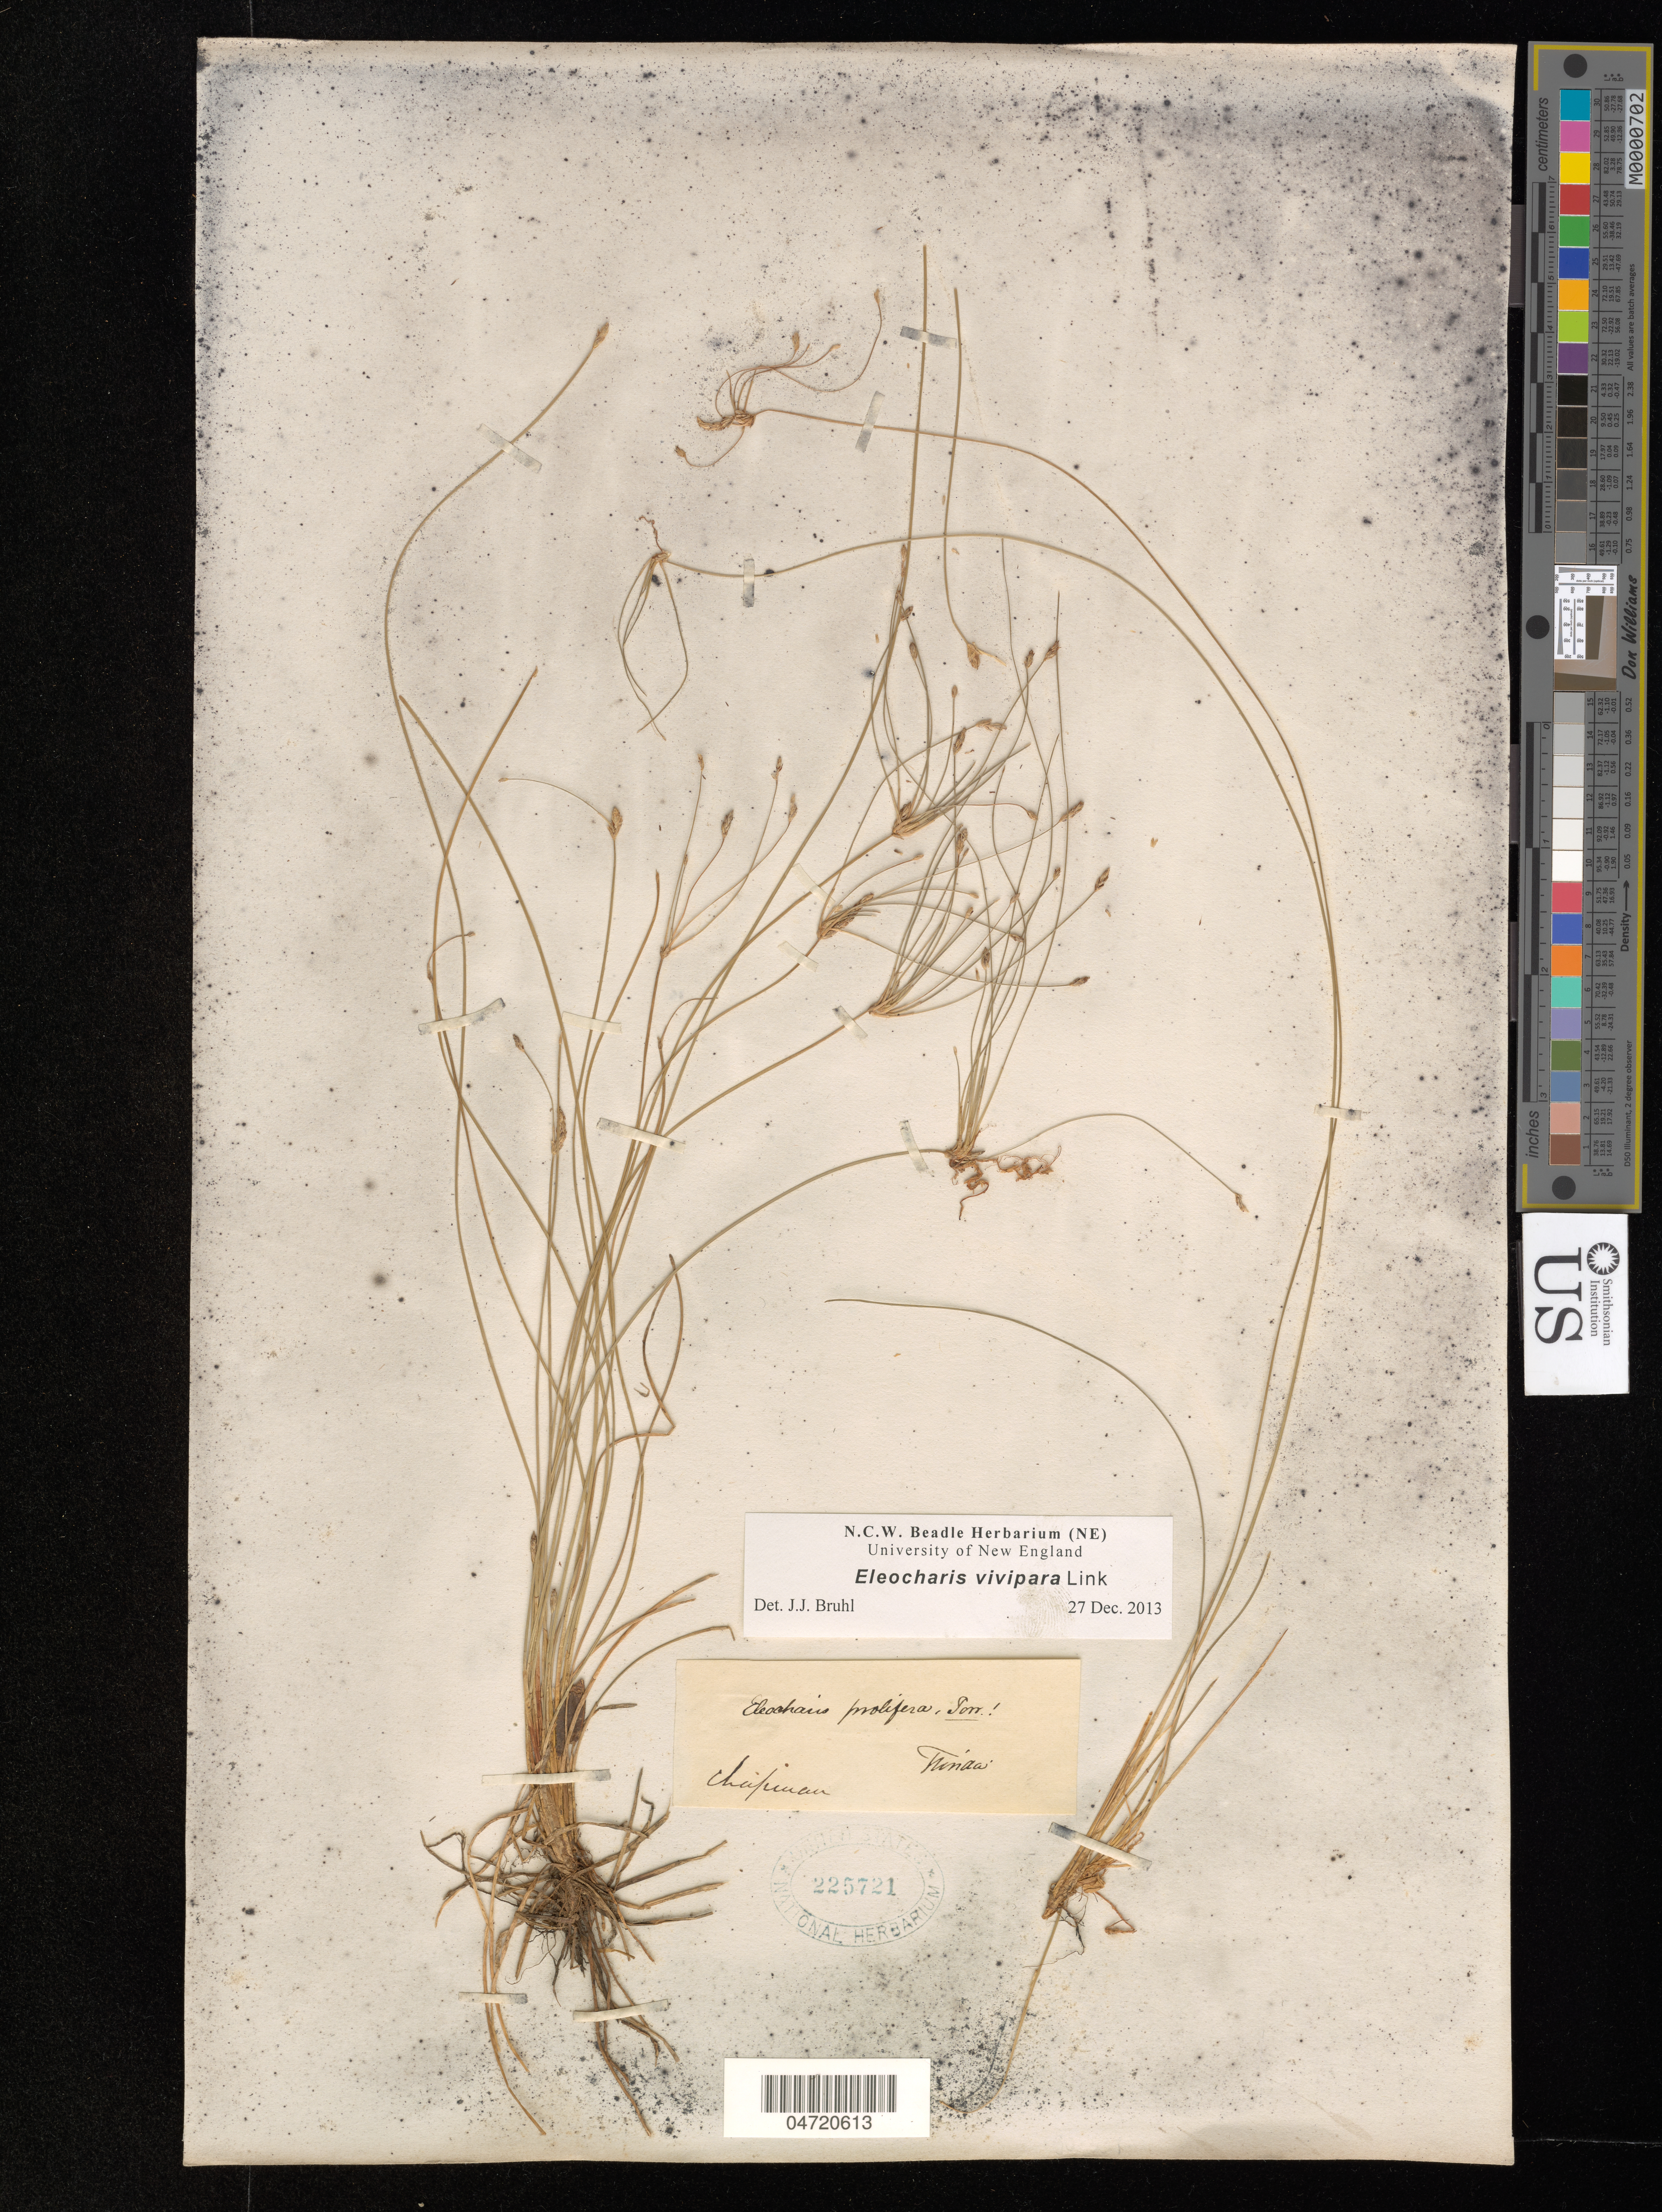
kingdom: Plantae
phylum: Tracheophyta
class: Liliopsida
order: Poales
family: Cyperaceae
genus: Eleocharis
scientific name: Eleocharis vivipara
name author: Link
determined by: Bruhl, J. J., (NE), University of New England (AUSTRALIA)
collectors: A. W. Chapman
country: United States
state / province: Florida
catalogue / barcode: US 225721